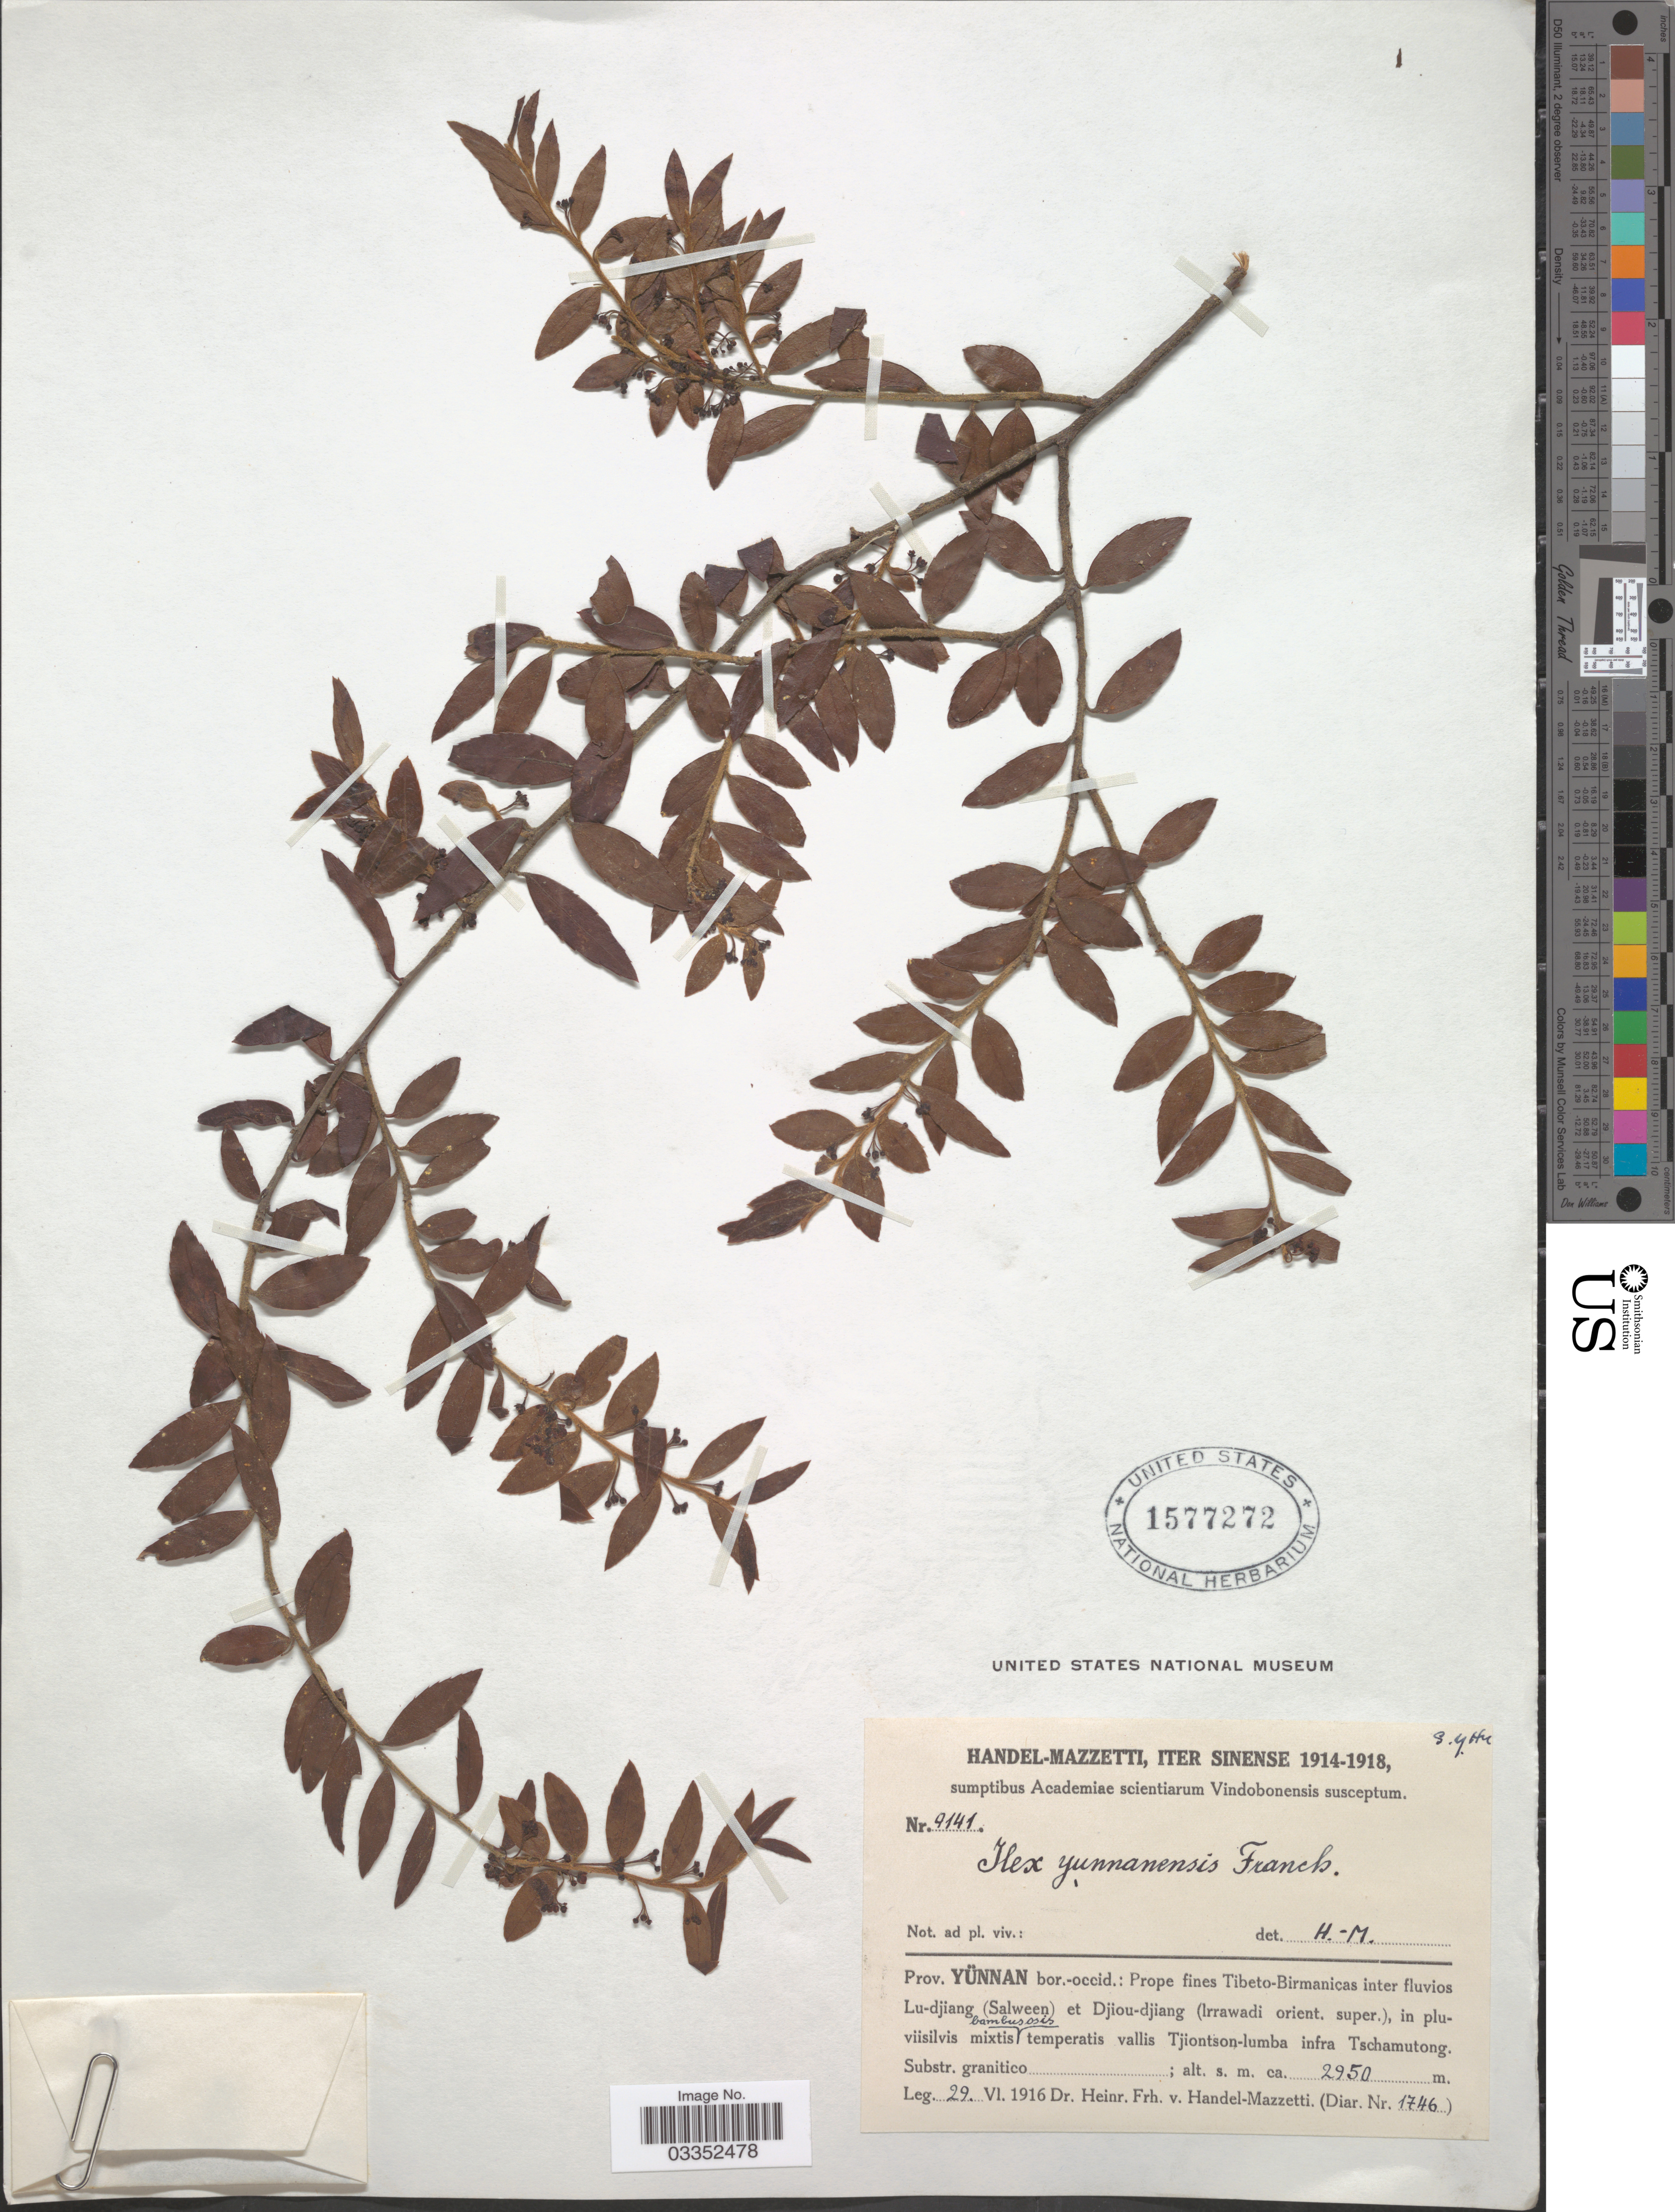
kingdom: Plantae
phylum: Tracheophyta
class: Magnoliopsida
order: Aquifoliales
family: Aquifoliaceae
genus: Ilex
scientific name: Ilex yunnanensis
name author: Franch.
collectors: H. Handel-Mazzetti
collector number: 9141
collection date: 1916-06-29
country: China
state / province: Yunnan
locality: Prope fines Tibeto-Birmanicas inter fluvios Lu-djiang (Salween) et Djiou-djiang (Irrawadi orient. super.), in pluviisilvis mixtis bambusosis temperatis vallis Tjiontson-lumba infra Tschamutong.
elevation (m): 2950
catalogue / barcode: US 1577272